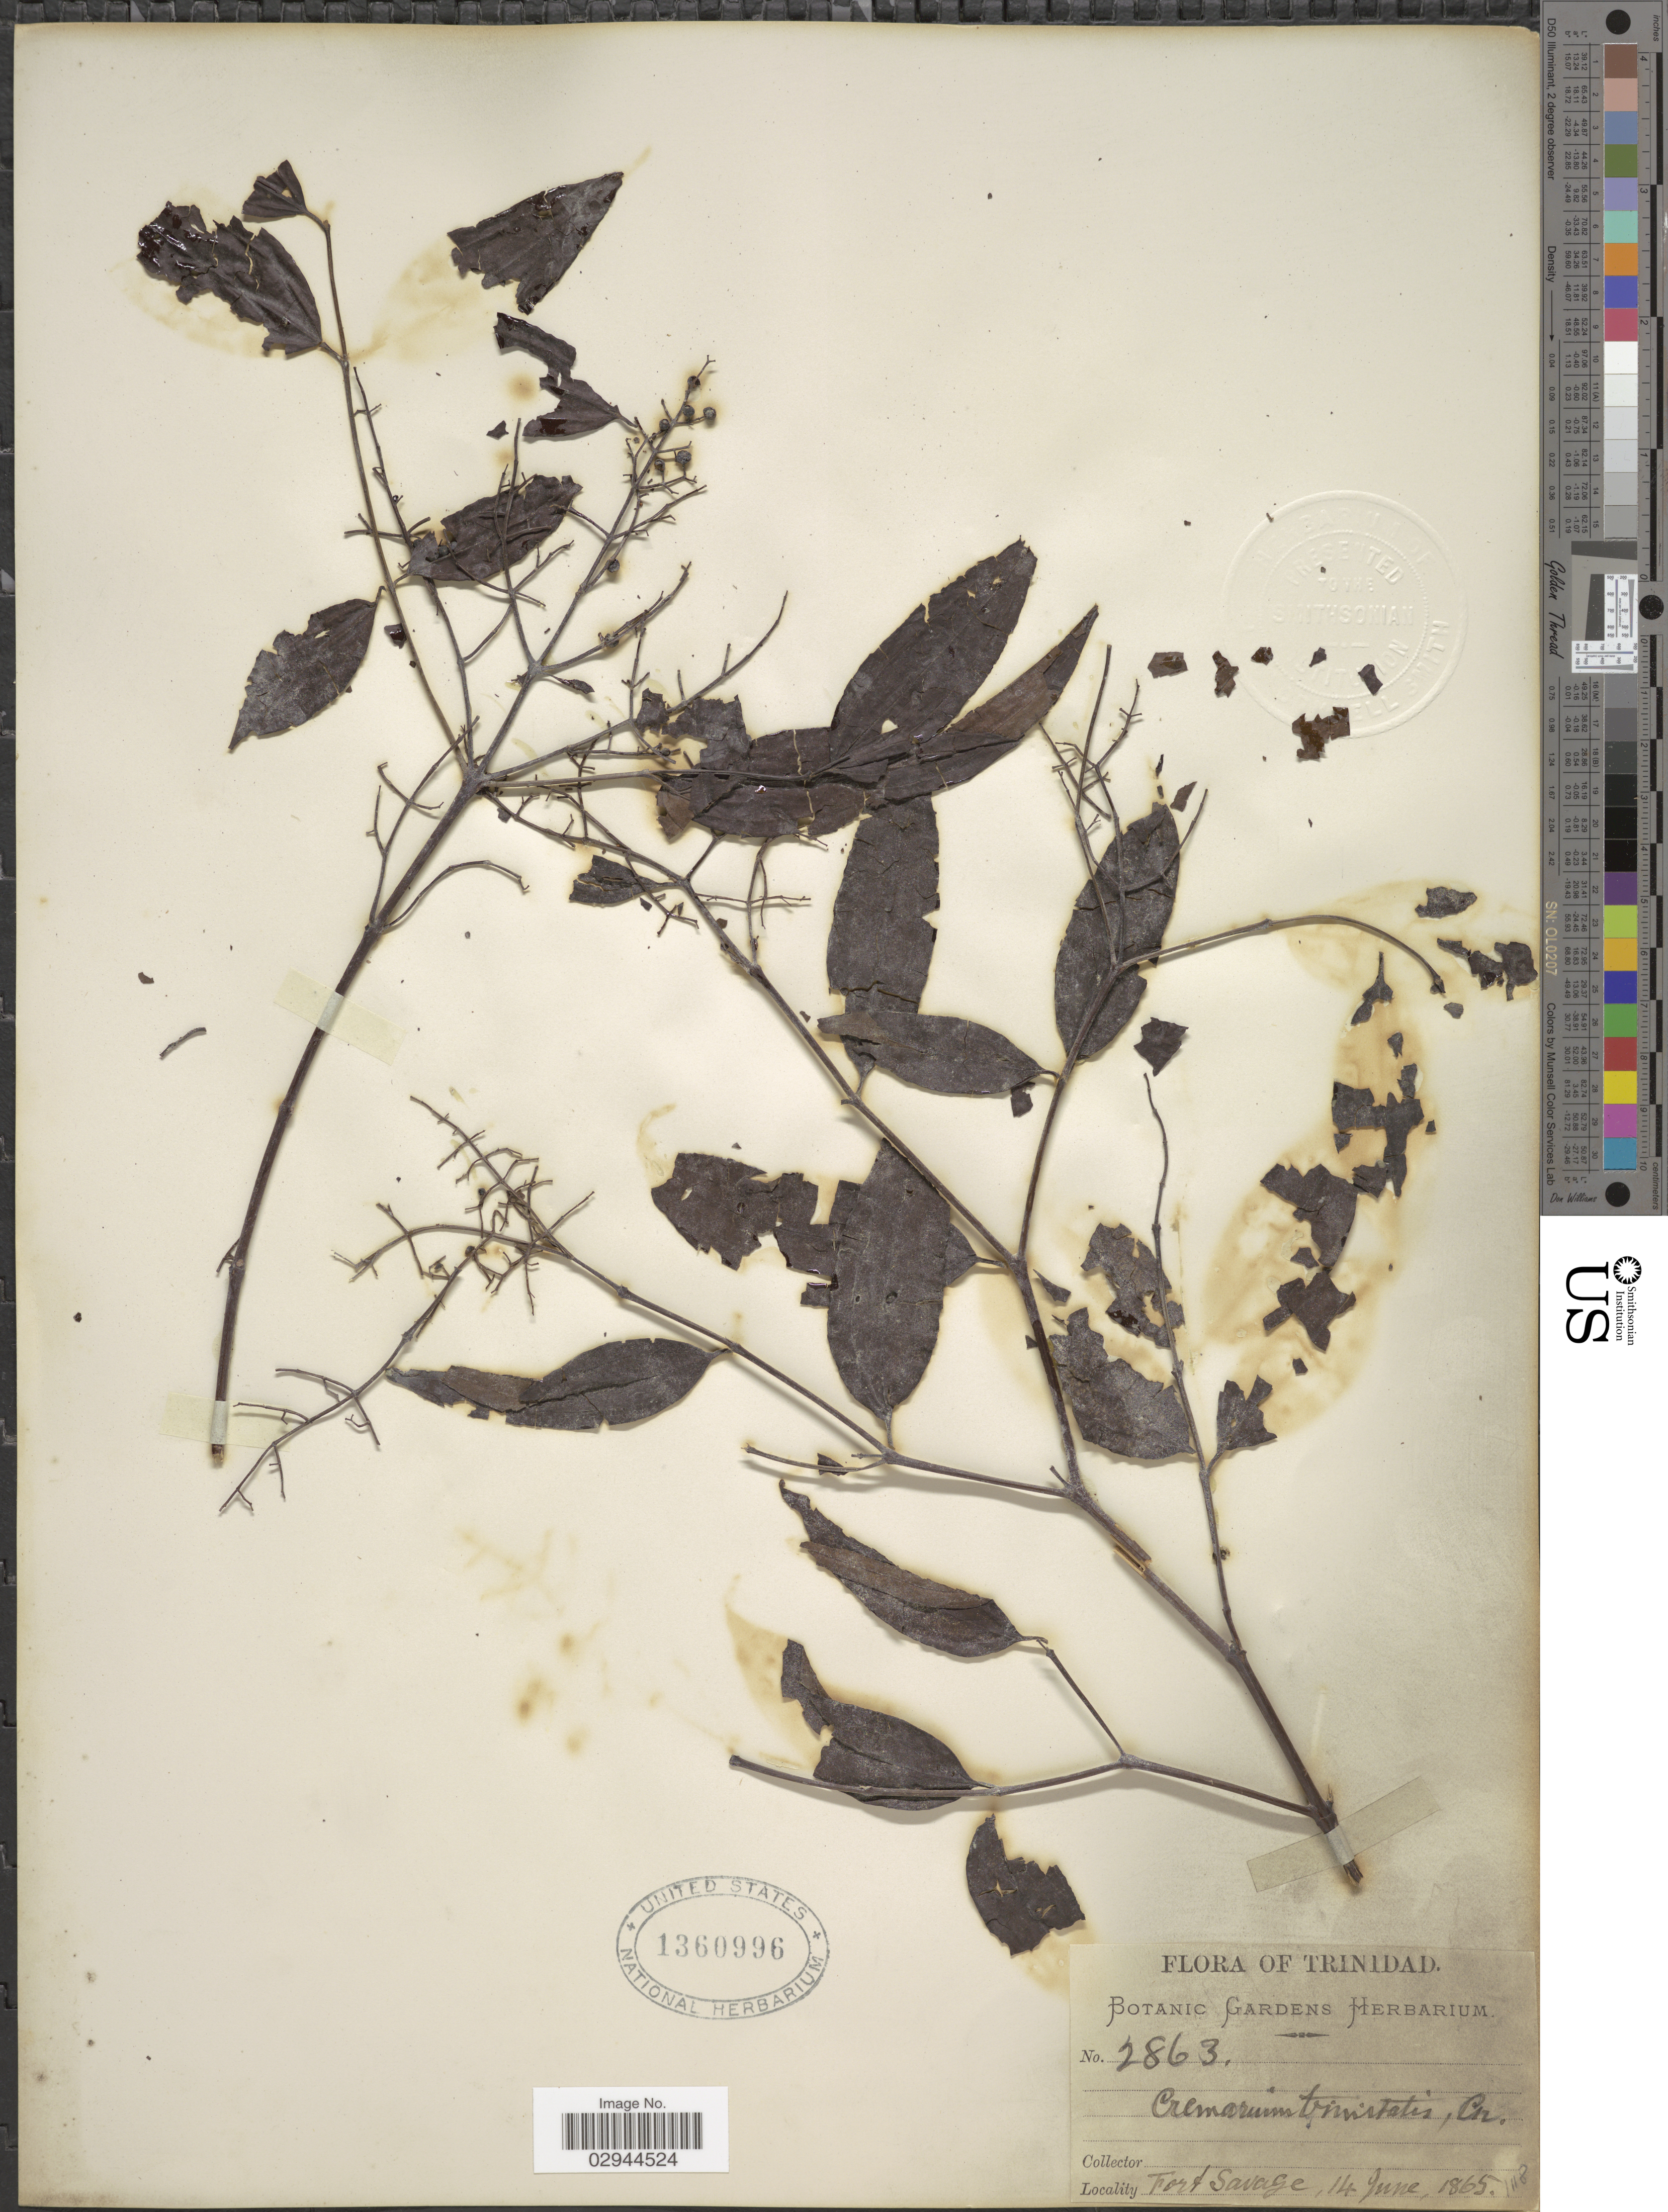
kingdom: Plantae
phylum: Tracheophyta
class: Magnoliopsida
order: Myrtales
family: Melastomataceae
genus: Miconia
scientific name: Miconia trinitatis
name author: Naudin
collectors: ex herb. Botanic Gardens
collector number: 2863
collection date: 1865-06-14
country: Trinidad and Tobago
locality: Trinidad, Fort Savage.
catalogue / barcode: US 1360996